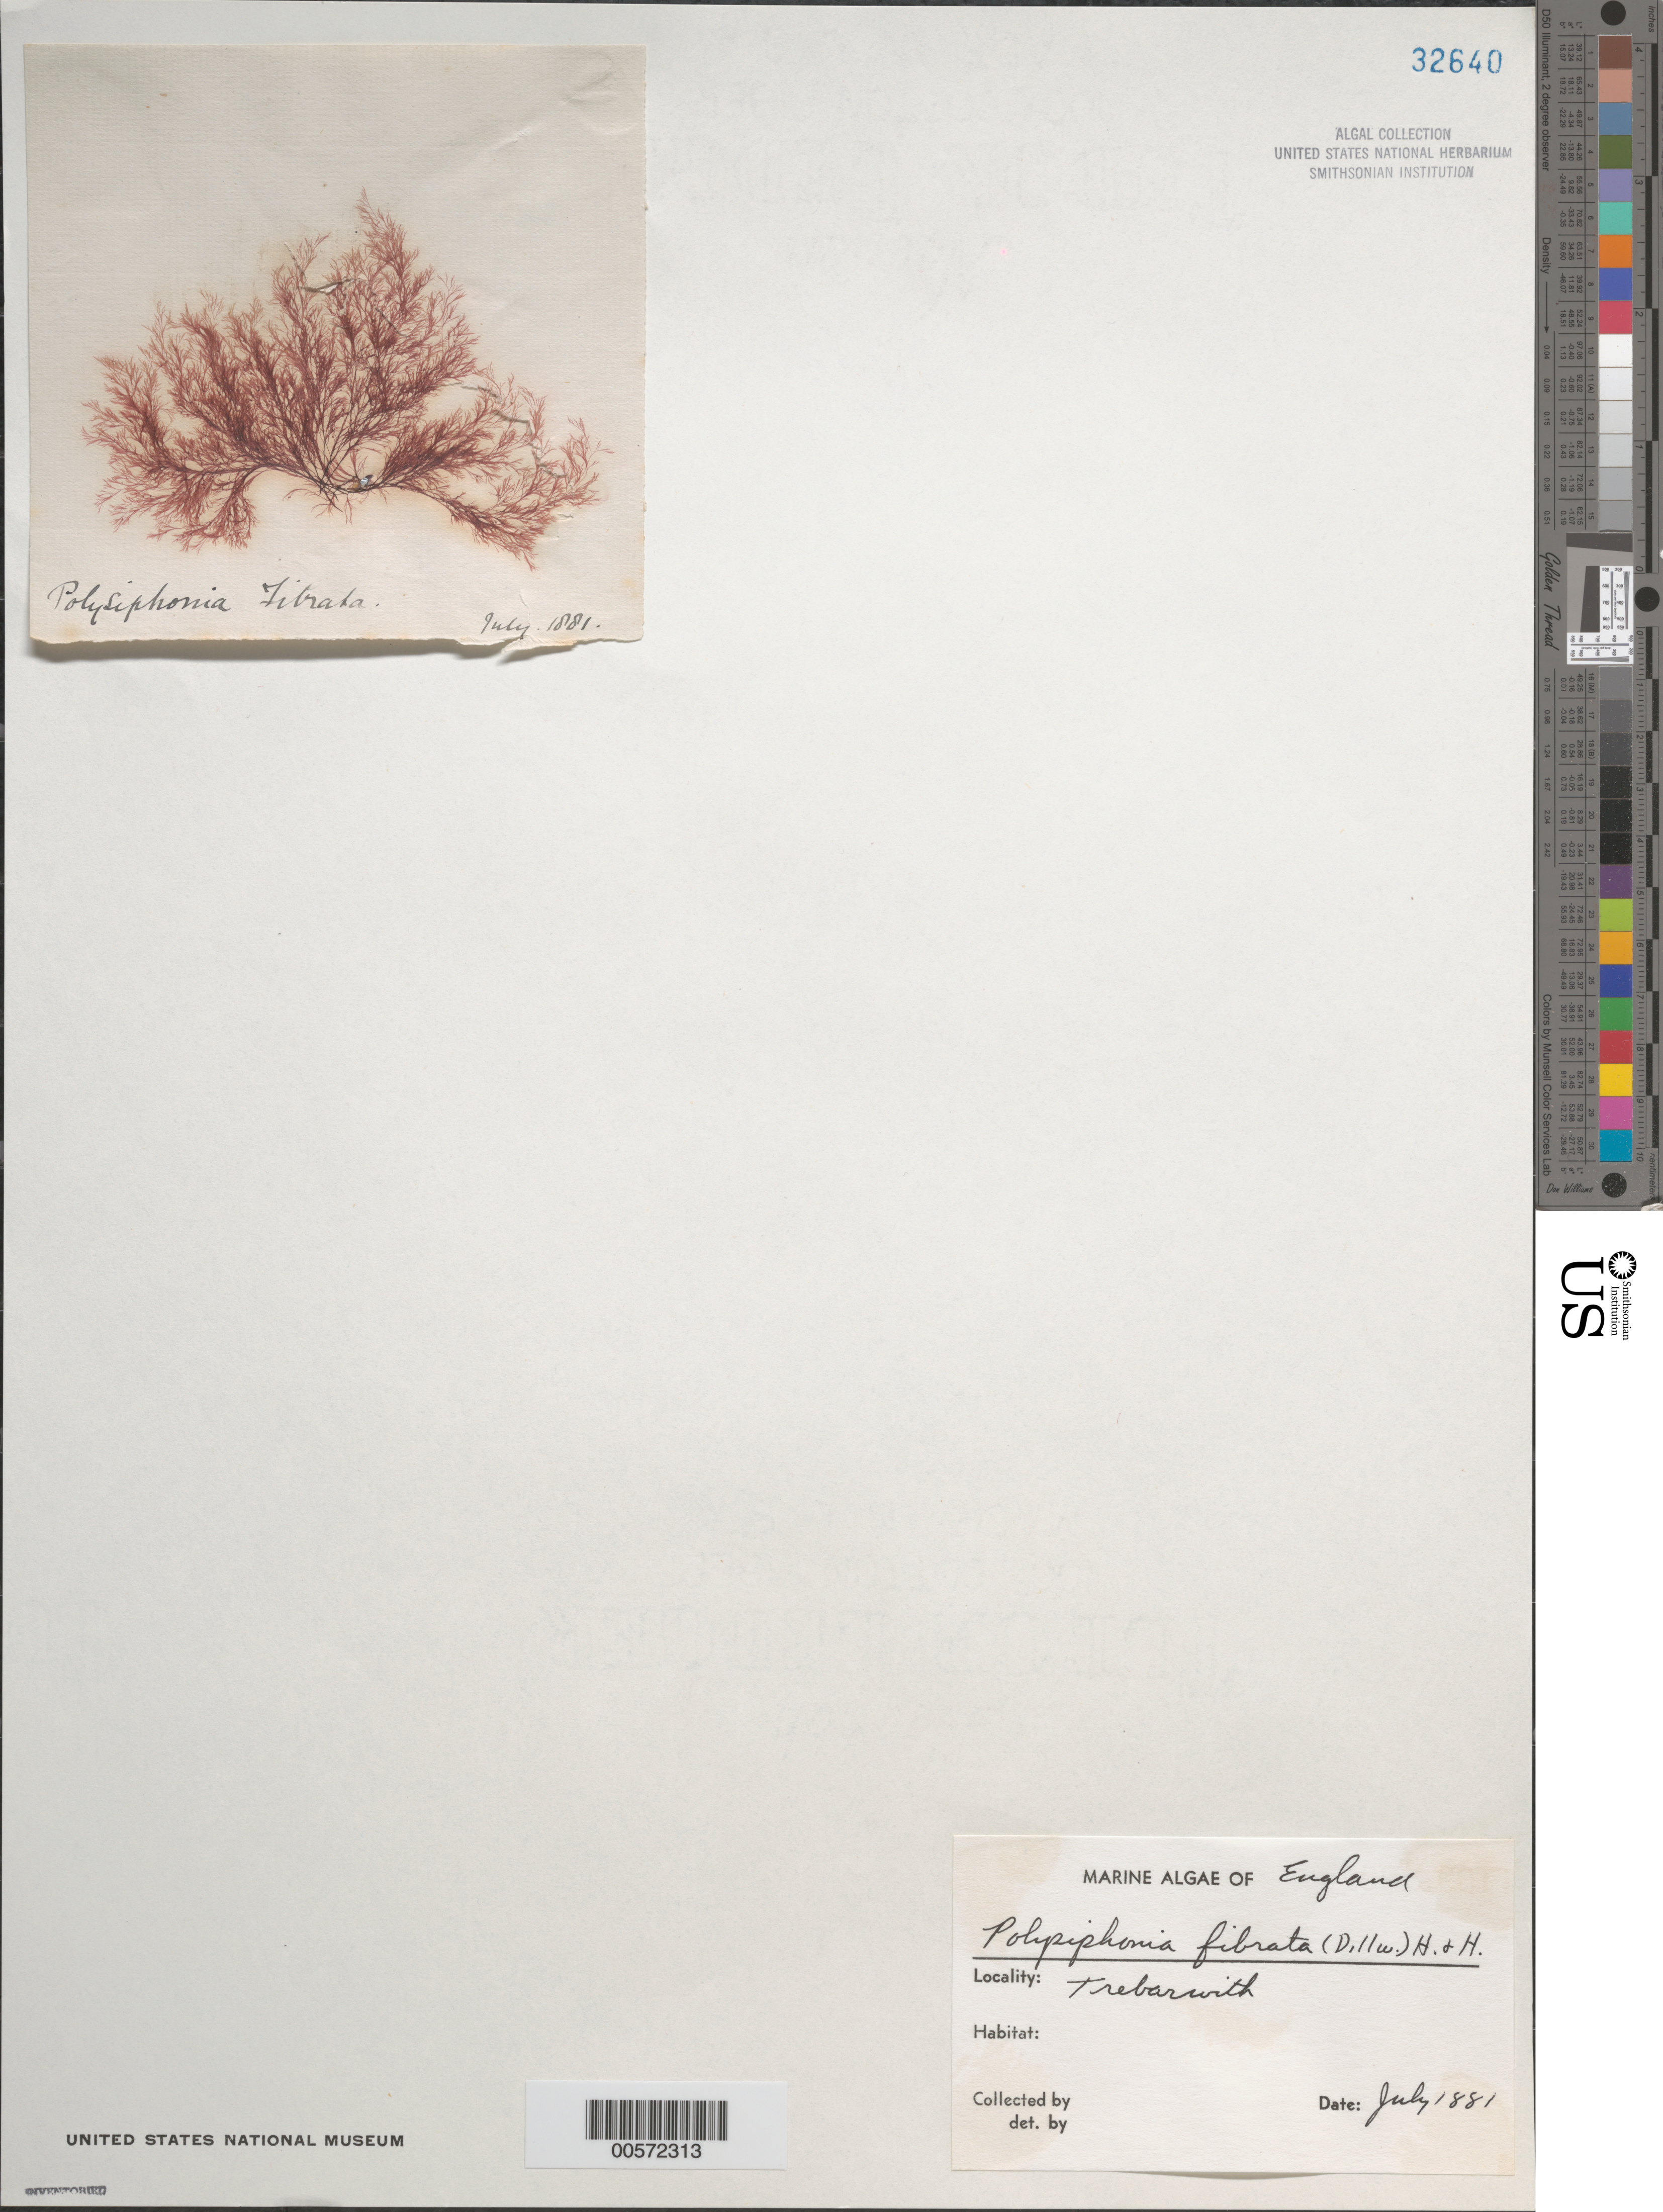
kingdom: Plantae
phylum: Rhodophyta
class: Florideophyceae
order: Ceramiales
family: Rhodomelaceae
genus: Leptosiphonia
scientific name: Leptosiphonia fibrata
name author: (Dillwyn) Savoie & G.W. Saunders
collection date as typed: Jul 1881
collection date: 1881-07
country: United Kingdom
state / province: England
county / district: Cornwall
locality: Trebarwith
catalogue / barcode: US 32640